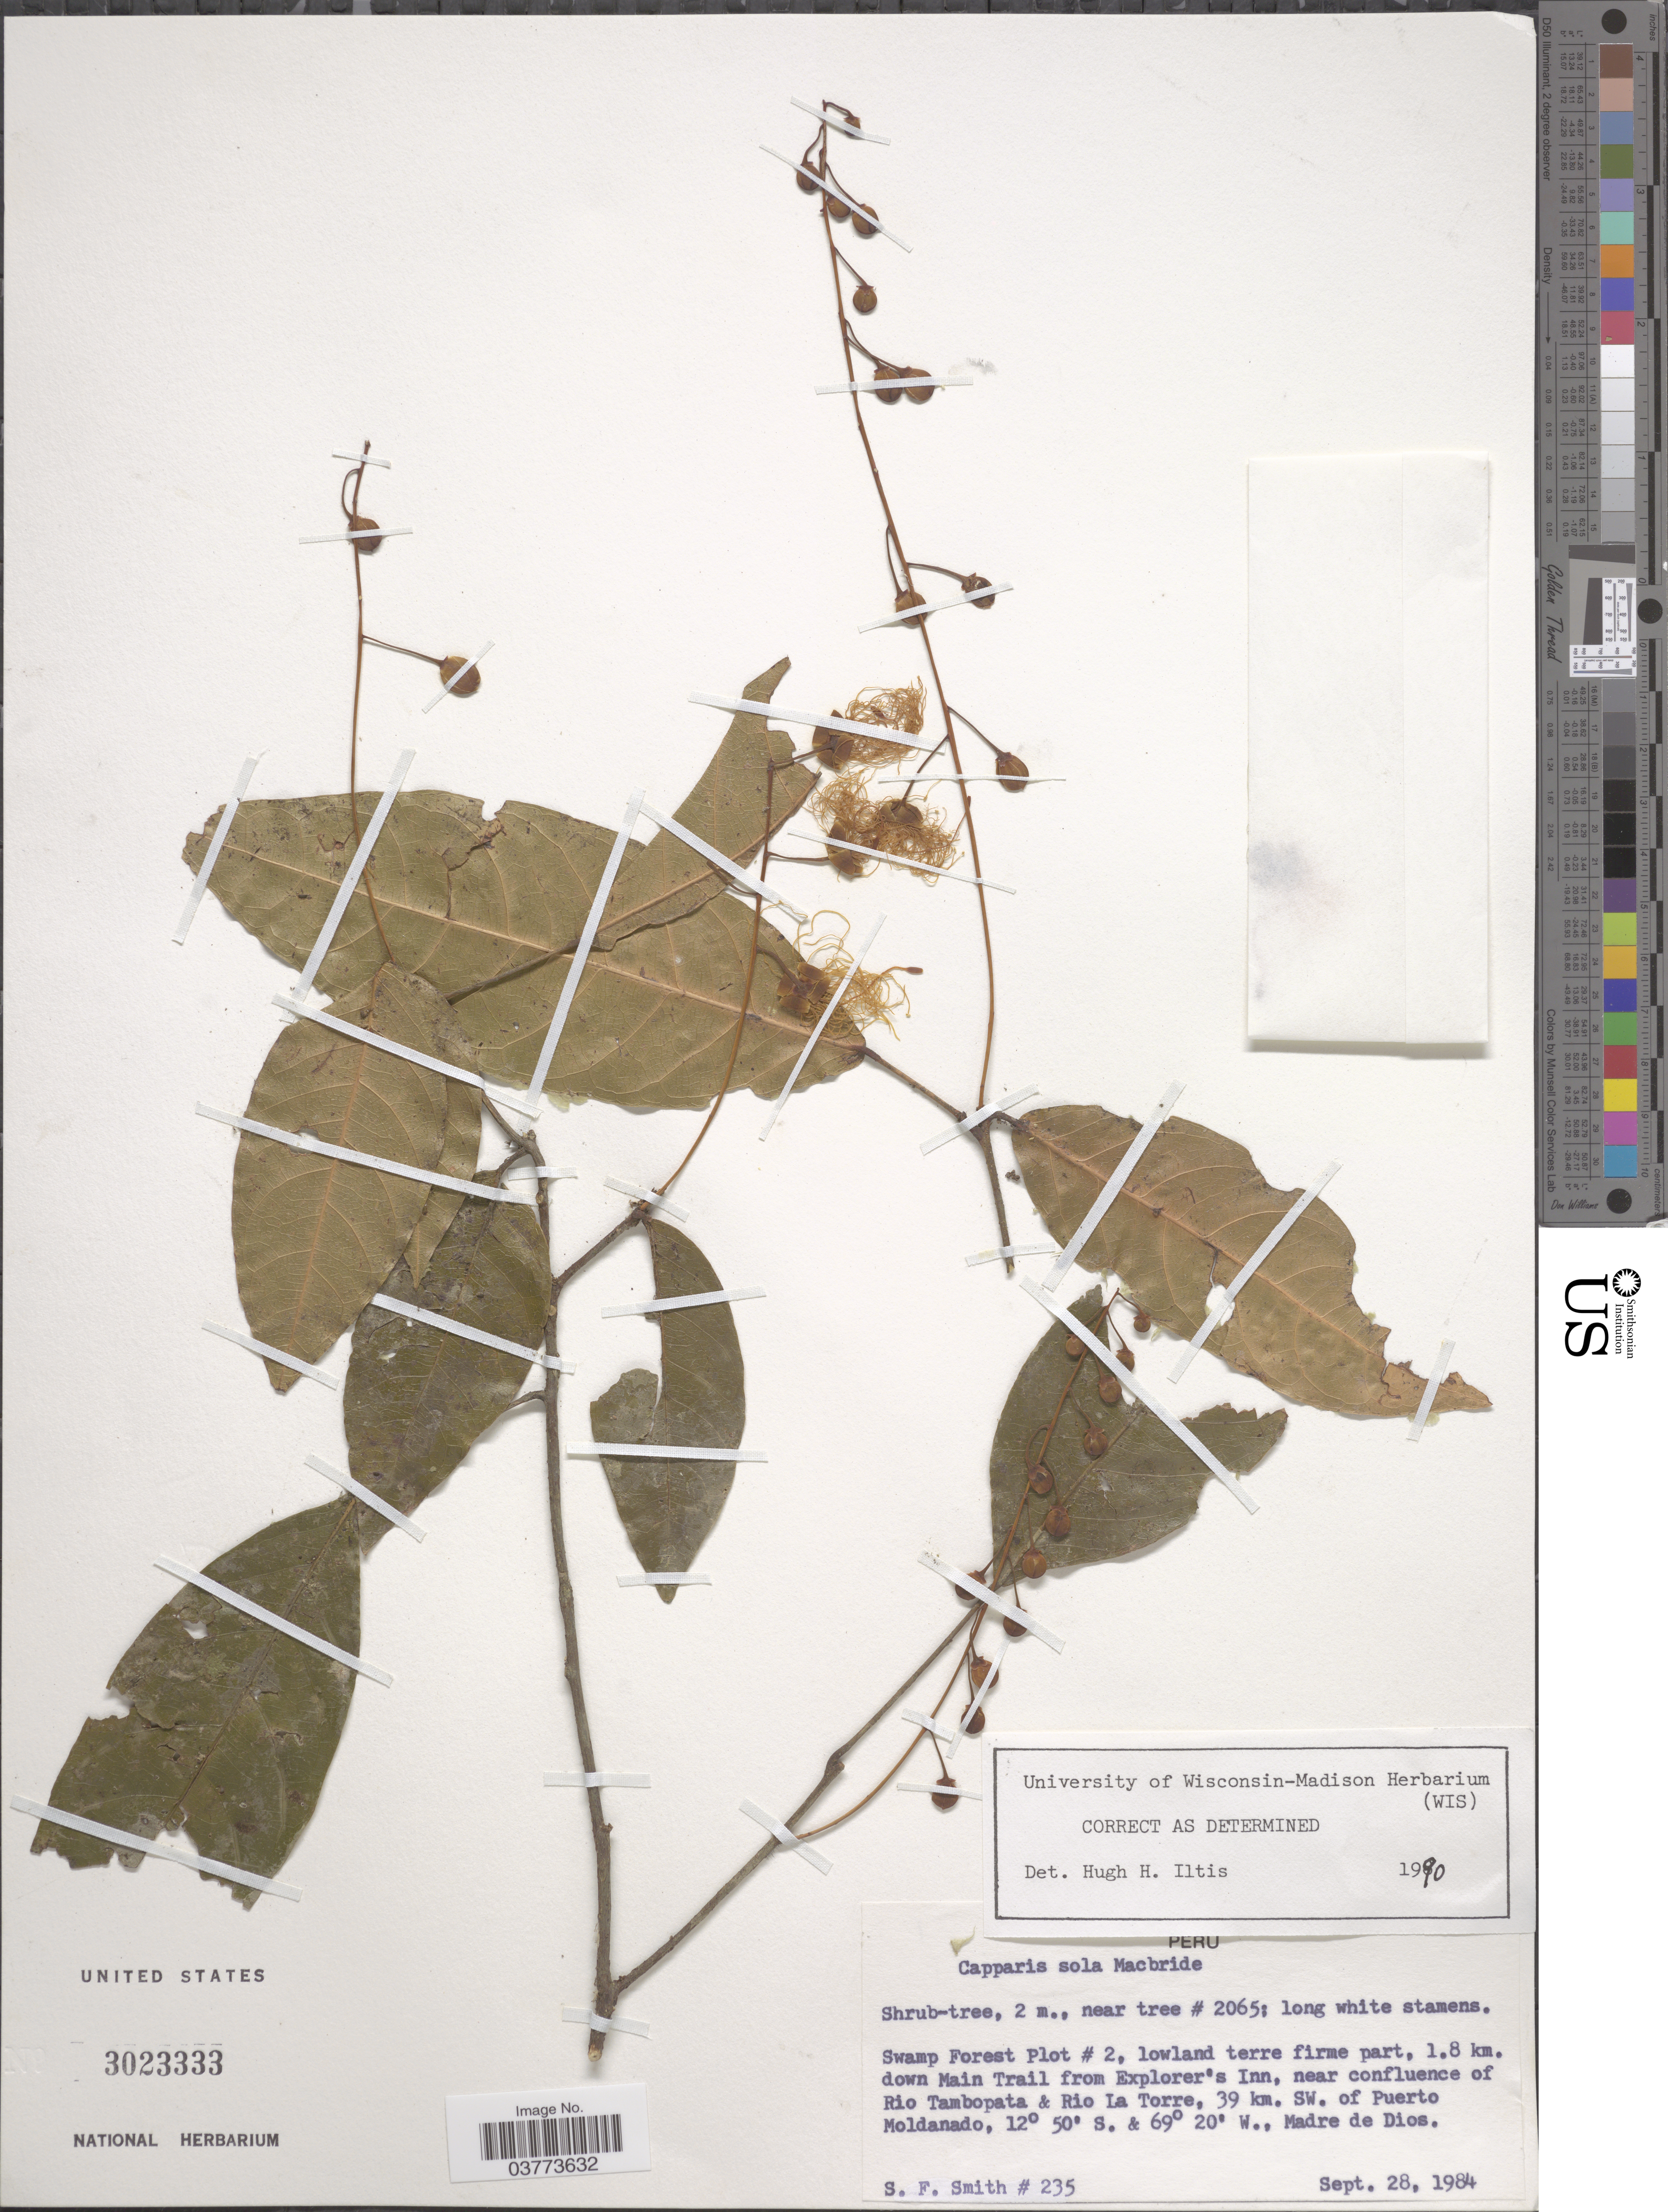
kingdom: Plantae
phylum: Tracheophyta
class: Magnoliopsida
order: Brassicales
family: Capparaceae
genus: Capparidastrum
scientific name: Capparidastrum sola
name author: (J.F. Macbr.) Iltis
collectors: S.F. Smith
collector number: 235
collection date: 1984-09-28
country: Peru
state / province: Madre de Dios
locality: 1.8 km. down Main Trail from Explorer's Inn, near confluence of Rio Tambopata & Rio La Torre, 39 km. SW. of Puerto Moldanado.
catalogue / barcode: US 3023333